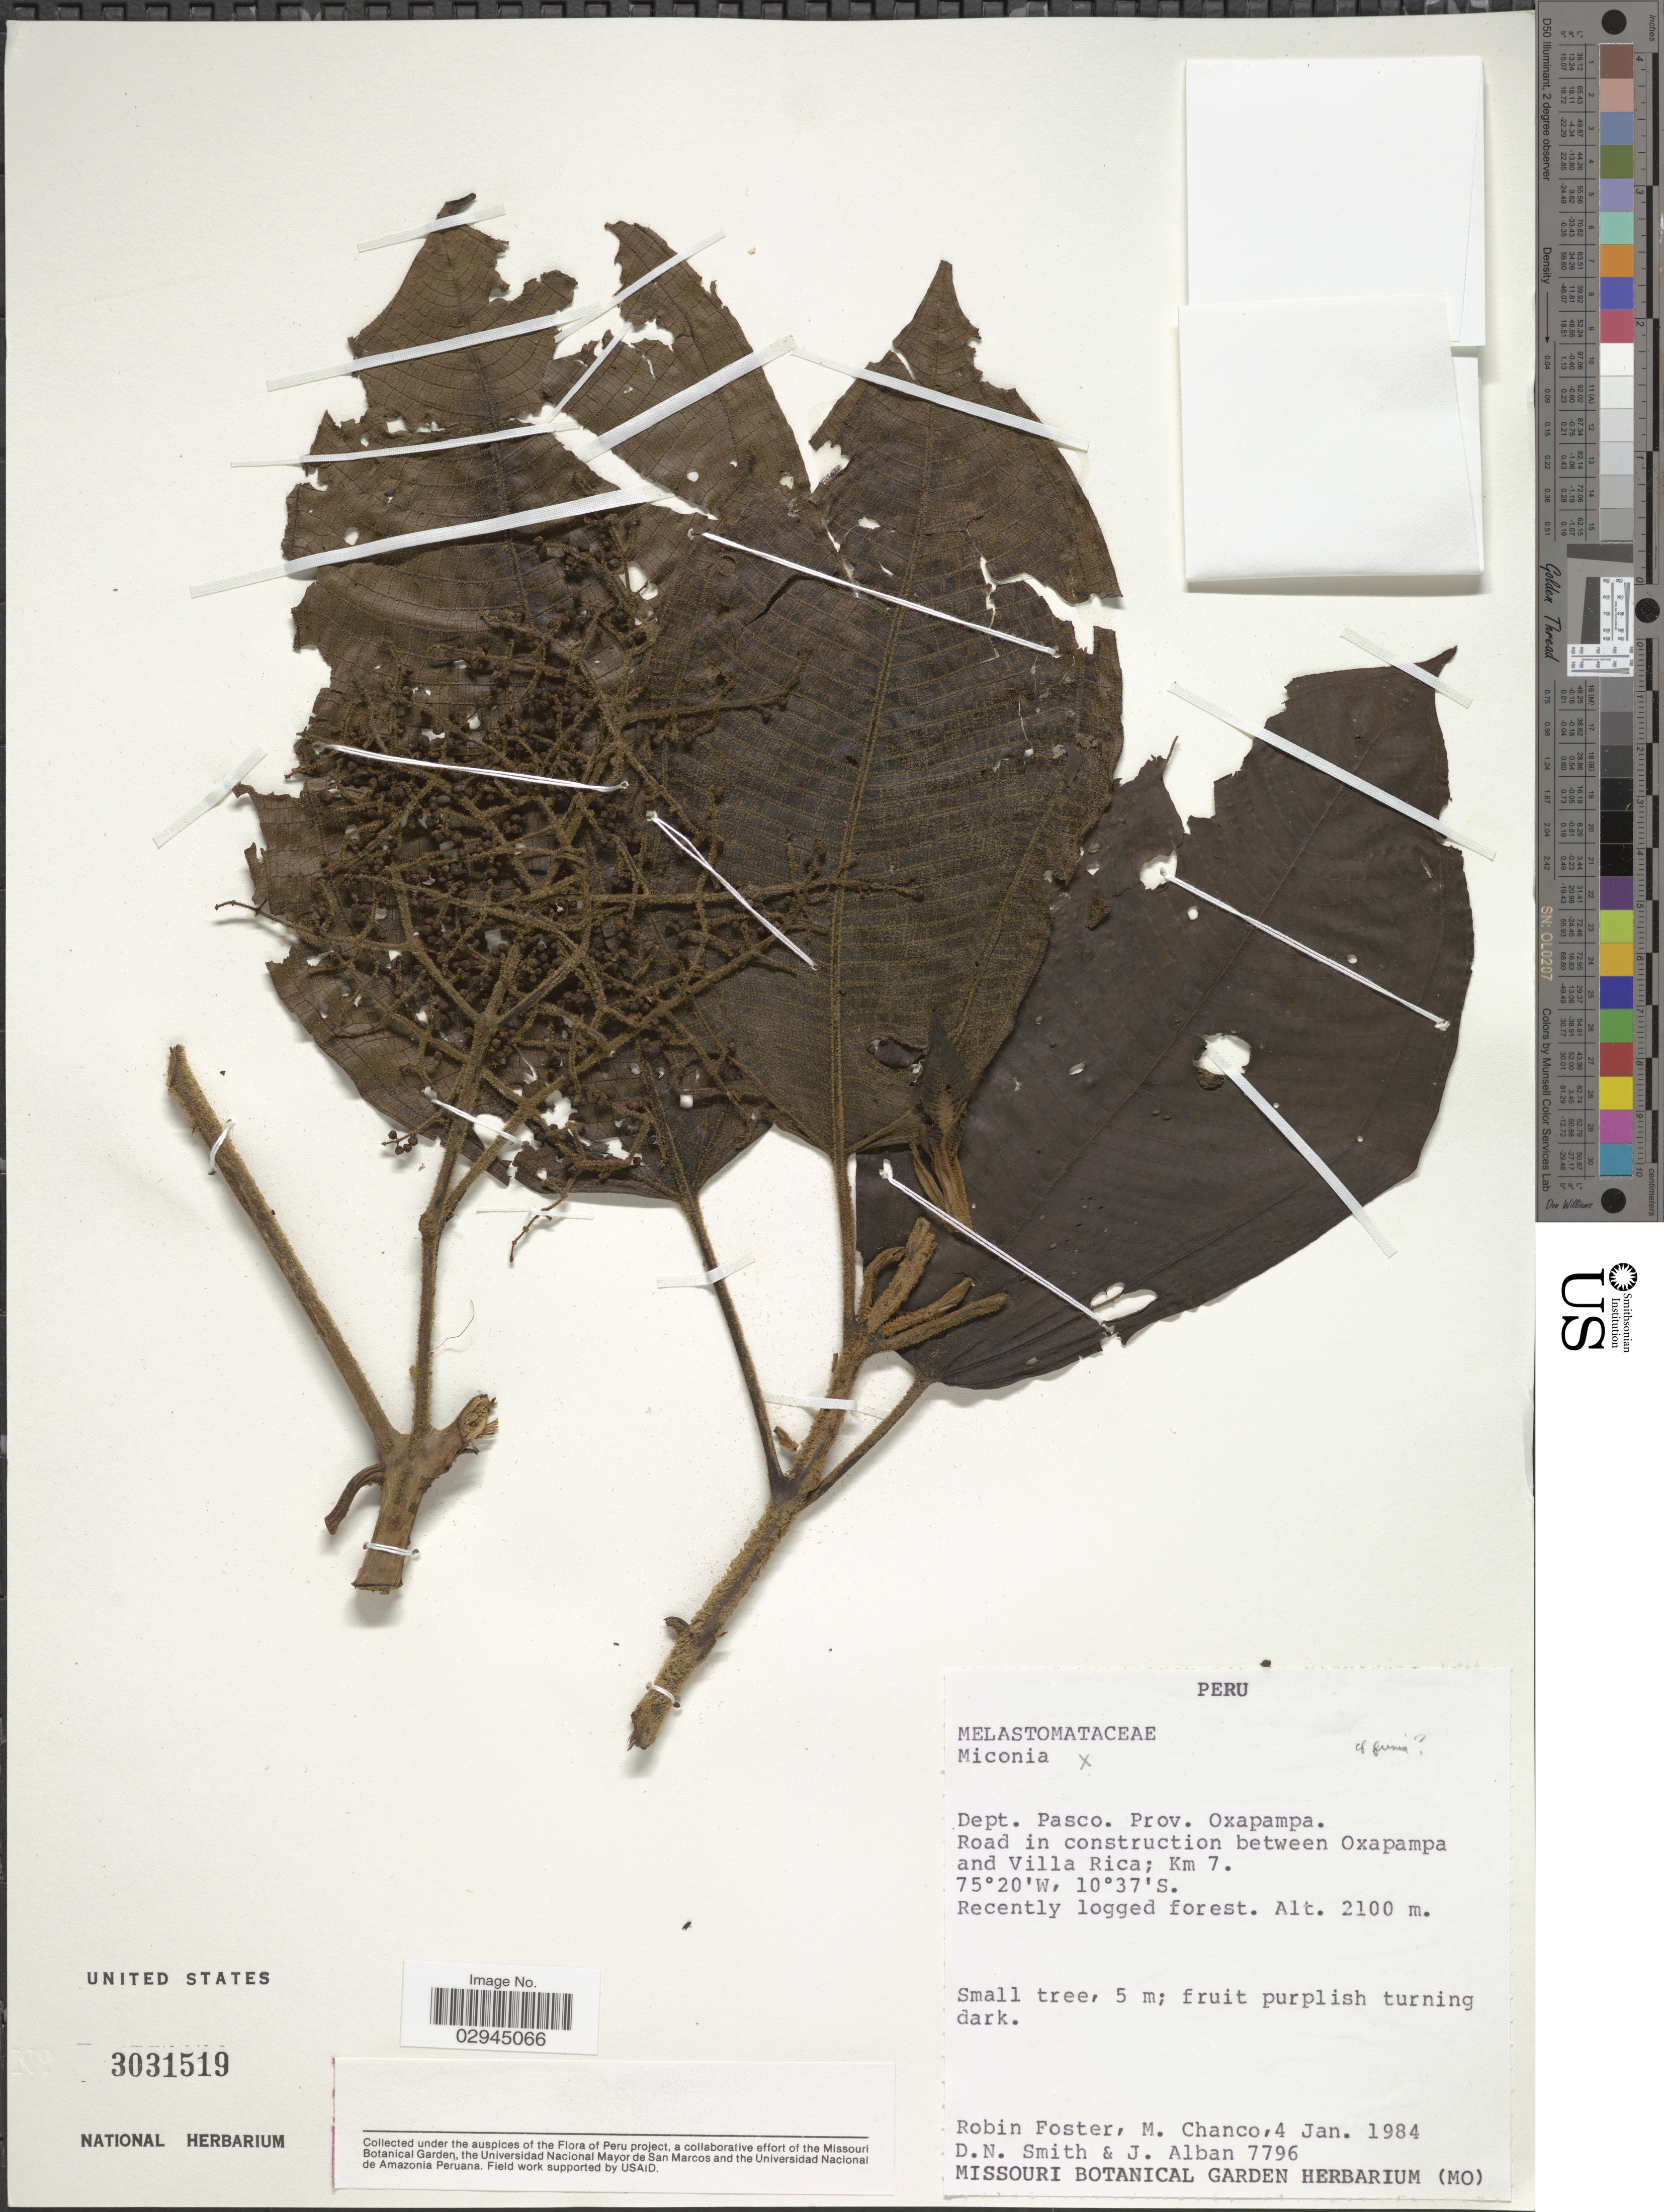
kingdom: Plantae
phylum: Tracheophyta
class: Magnoliopsida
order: Myrtales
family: Melastomataceae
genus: Miconia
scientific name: Miconia sp.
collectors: R. B. Foster, M. Chanco, D. Smith & J. Alban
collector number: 7796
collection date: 1984-01-04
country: Peru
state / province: Pasco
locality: Dept. Pasco. Prov. Oxapampa. Road in construction between Oxapampa and Villa Rica; Km 7.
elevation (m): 2100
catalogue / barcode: US 3031519